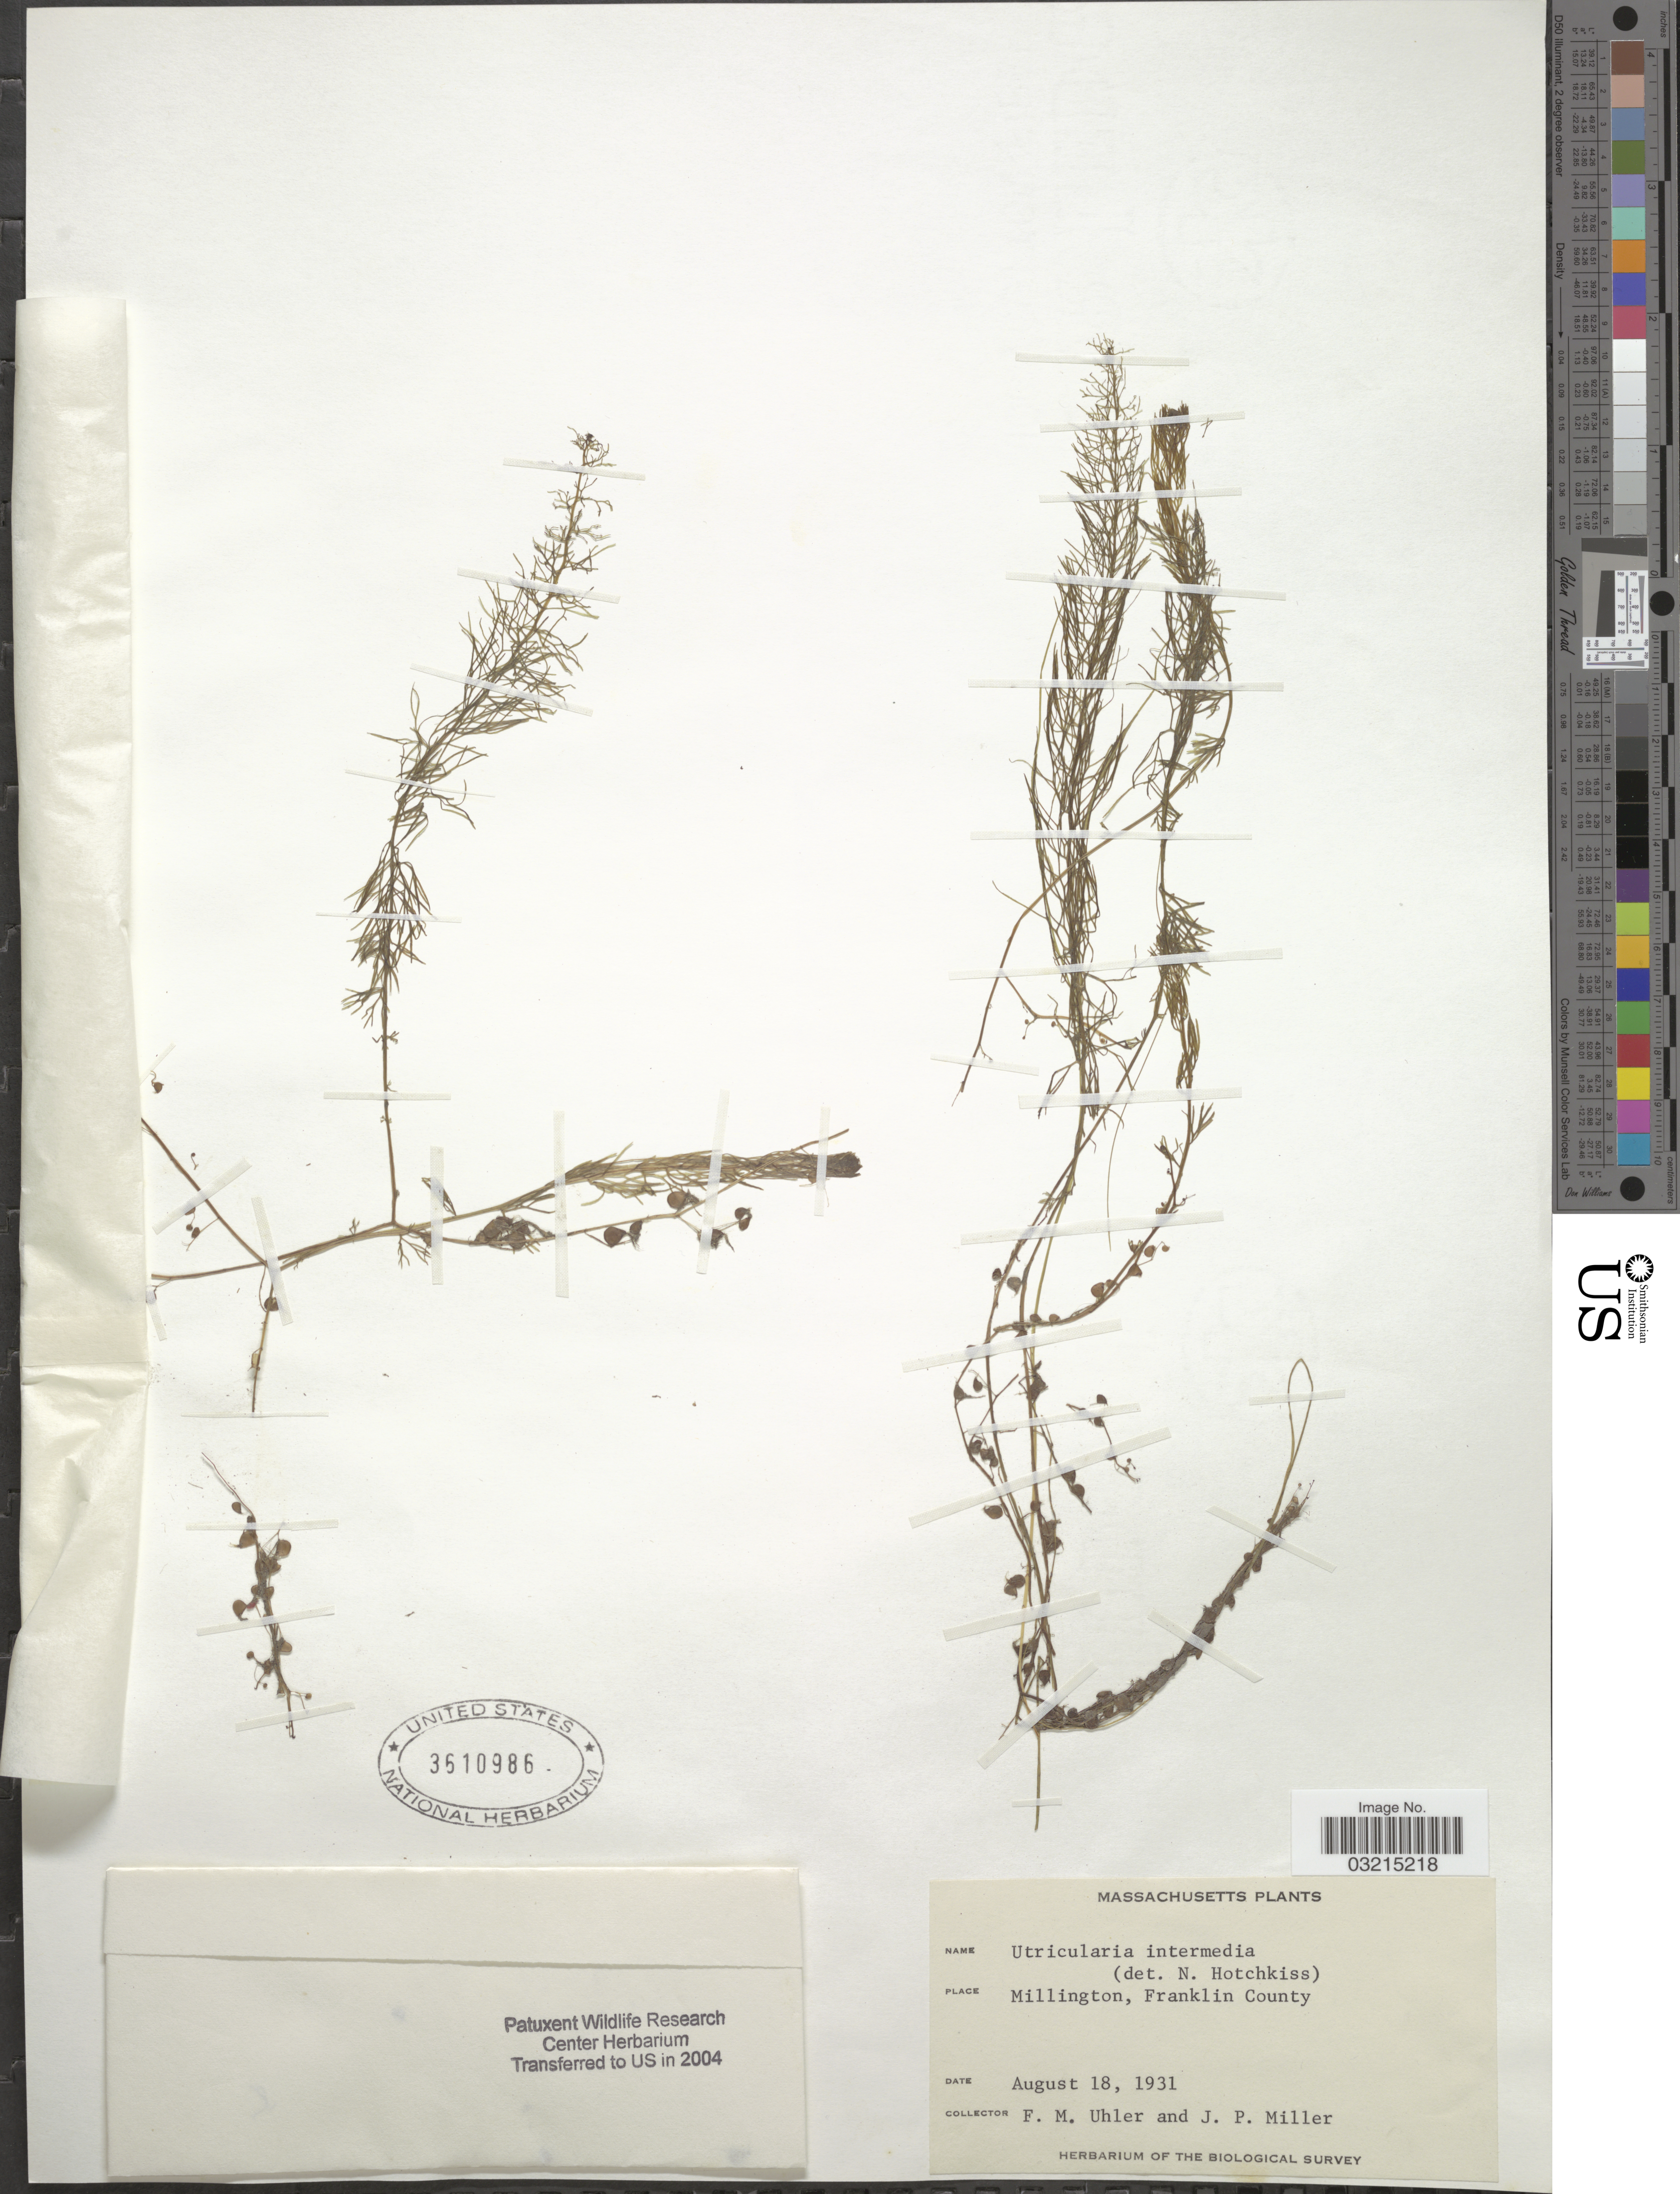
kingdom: Plantae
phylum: Tracheophyta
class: Magnoliopsida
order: Lamiales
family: Lentibulariaceae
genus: Utricularia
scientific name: Utricularia intermedia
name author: Hayne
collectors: F. M. Uhler & J. P. Miller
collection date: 1931-08-18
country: United States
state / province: Massachusetts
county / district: Franklin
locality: Millington,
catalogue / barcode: US 3610986